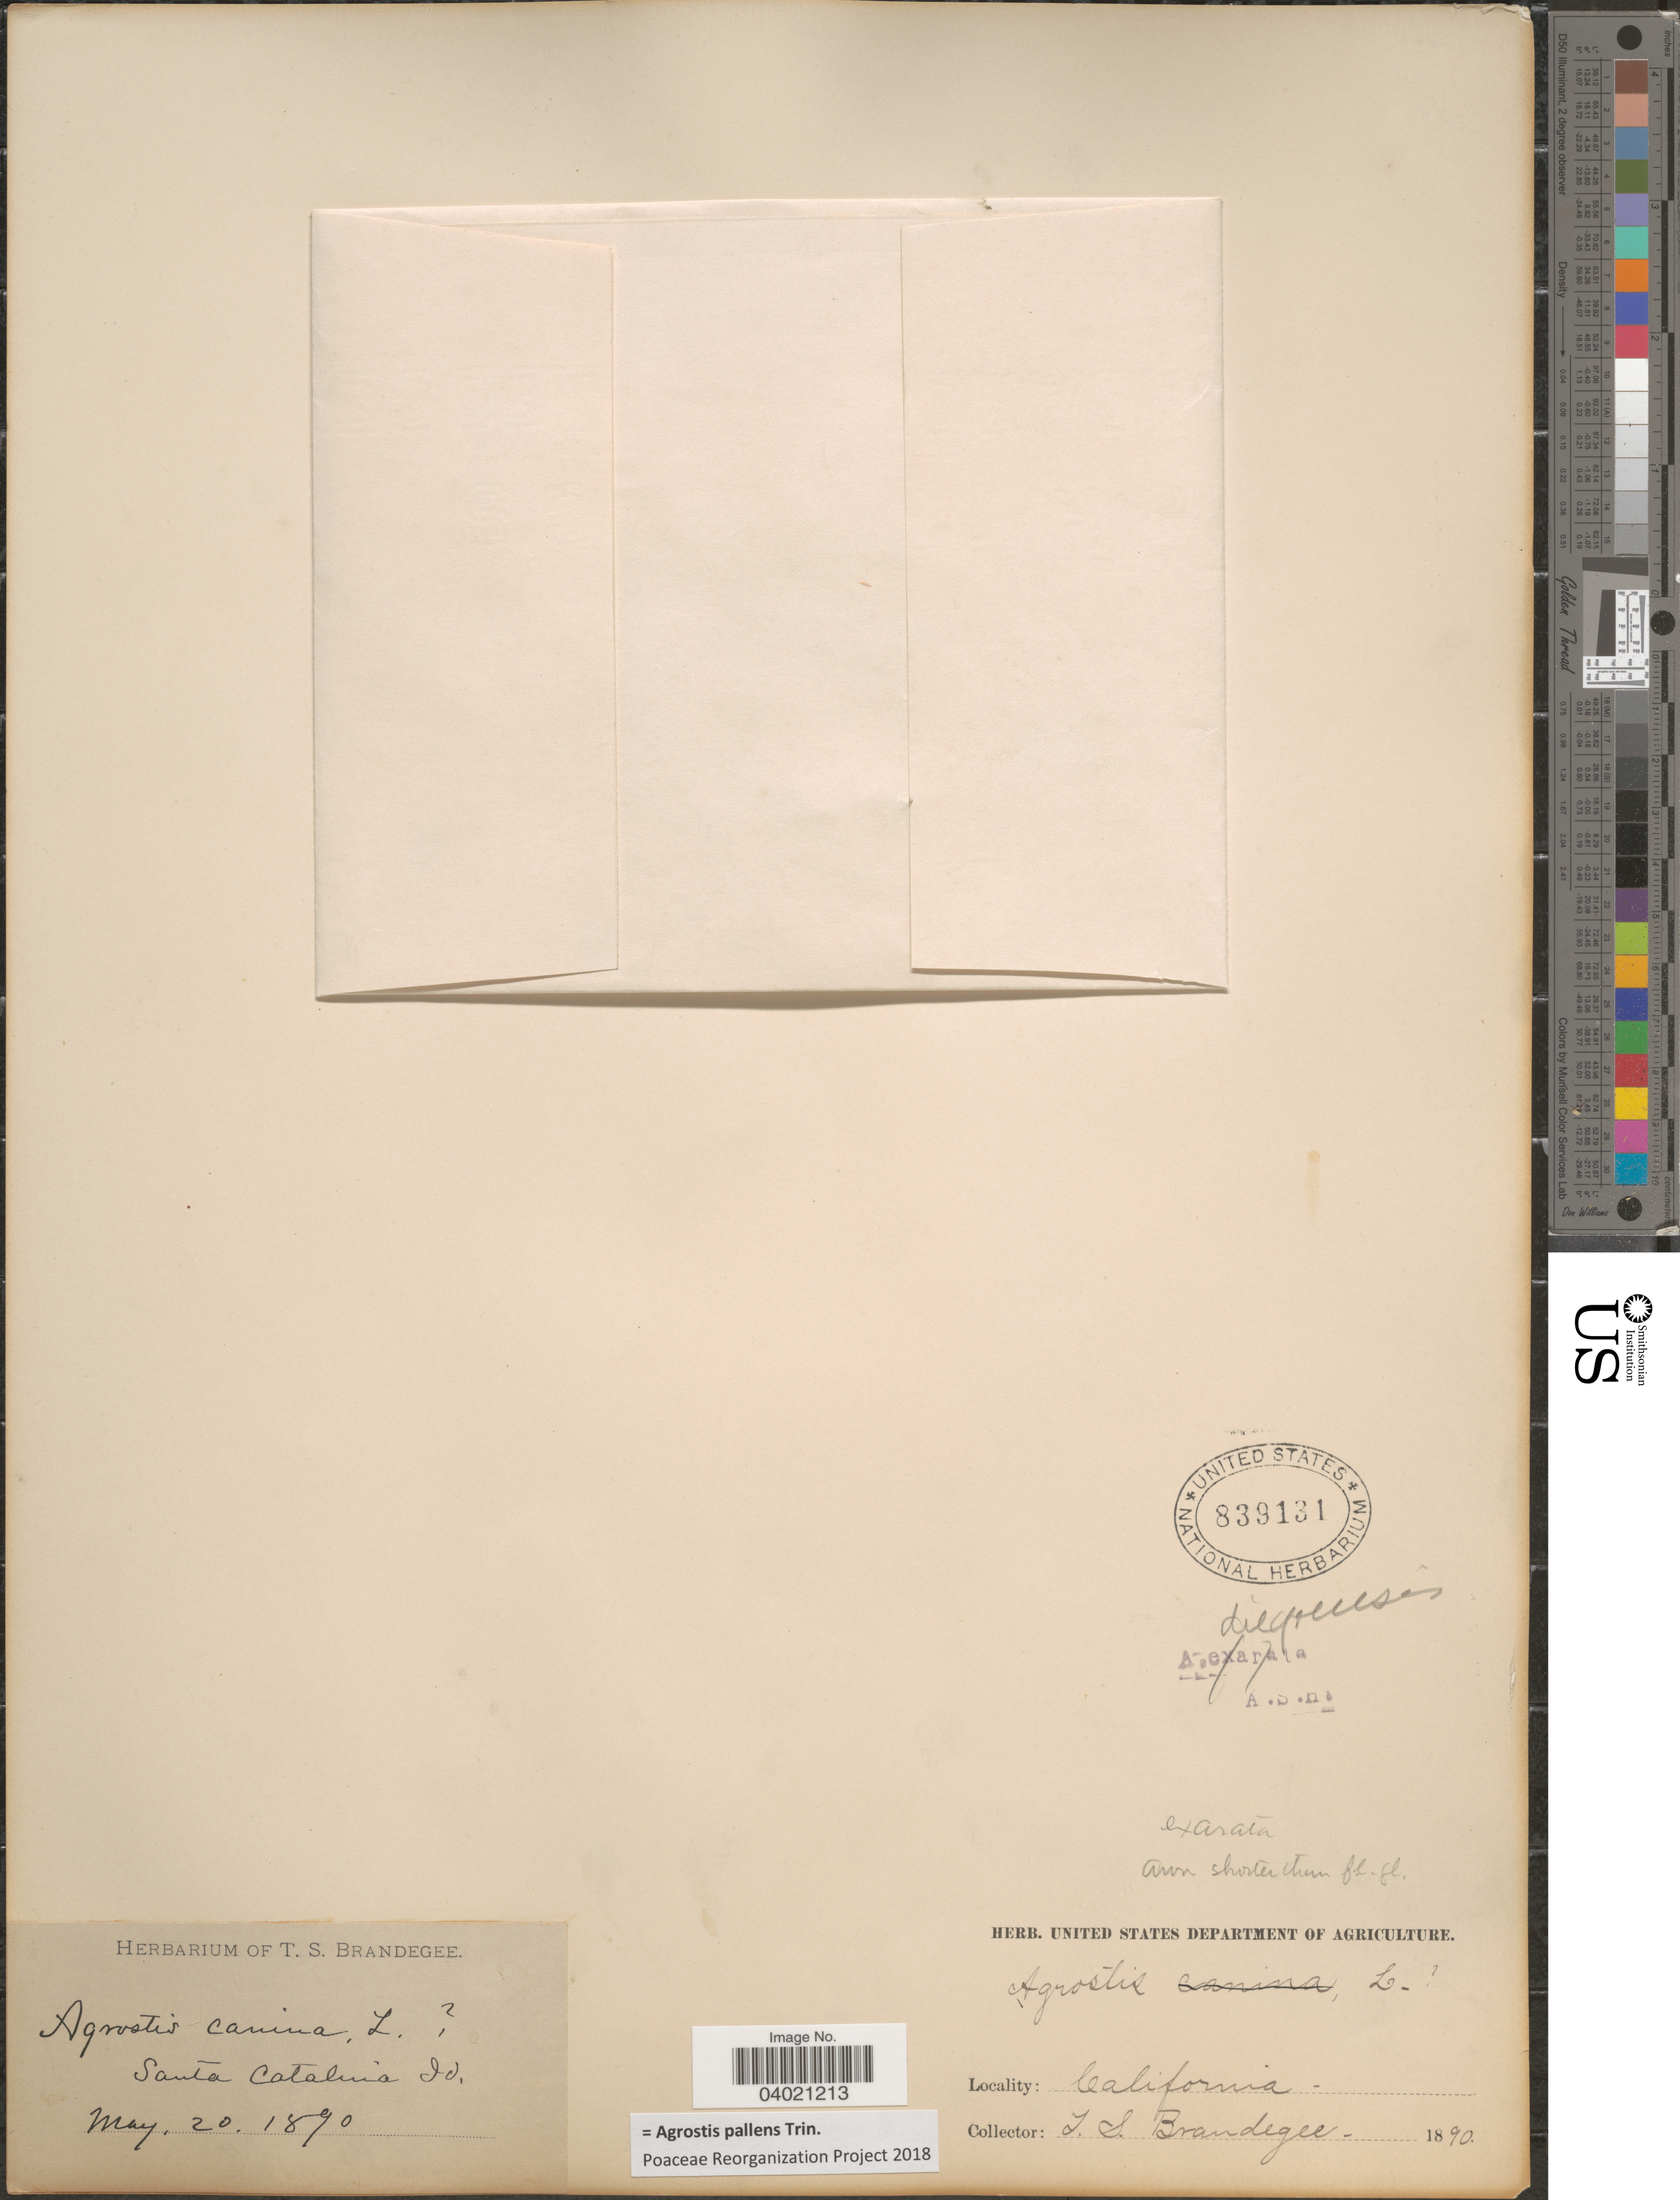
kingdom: Plantae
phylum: Tracheophyta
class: Liliopsida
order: Poales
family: Poaceae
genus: Agrostis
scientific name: Agrostis pallens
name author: Trin.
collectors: T. S. Brandegee (herbarium)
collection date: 1890-05-20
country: United States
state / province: California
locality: Santa Catalina Is.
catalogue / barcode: US 839131